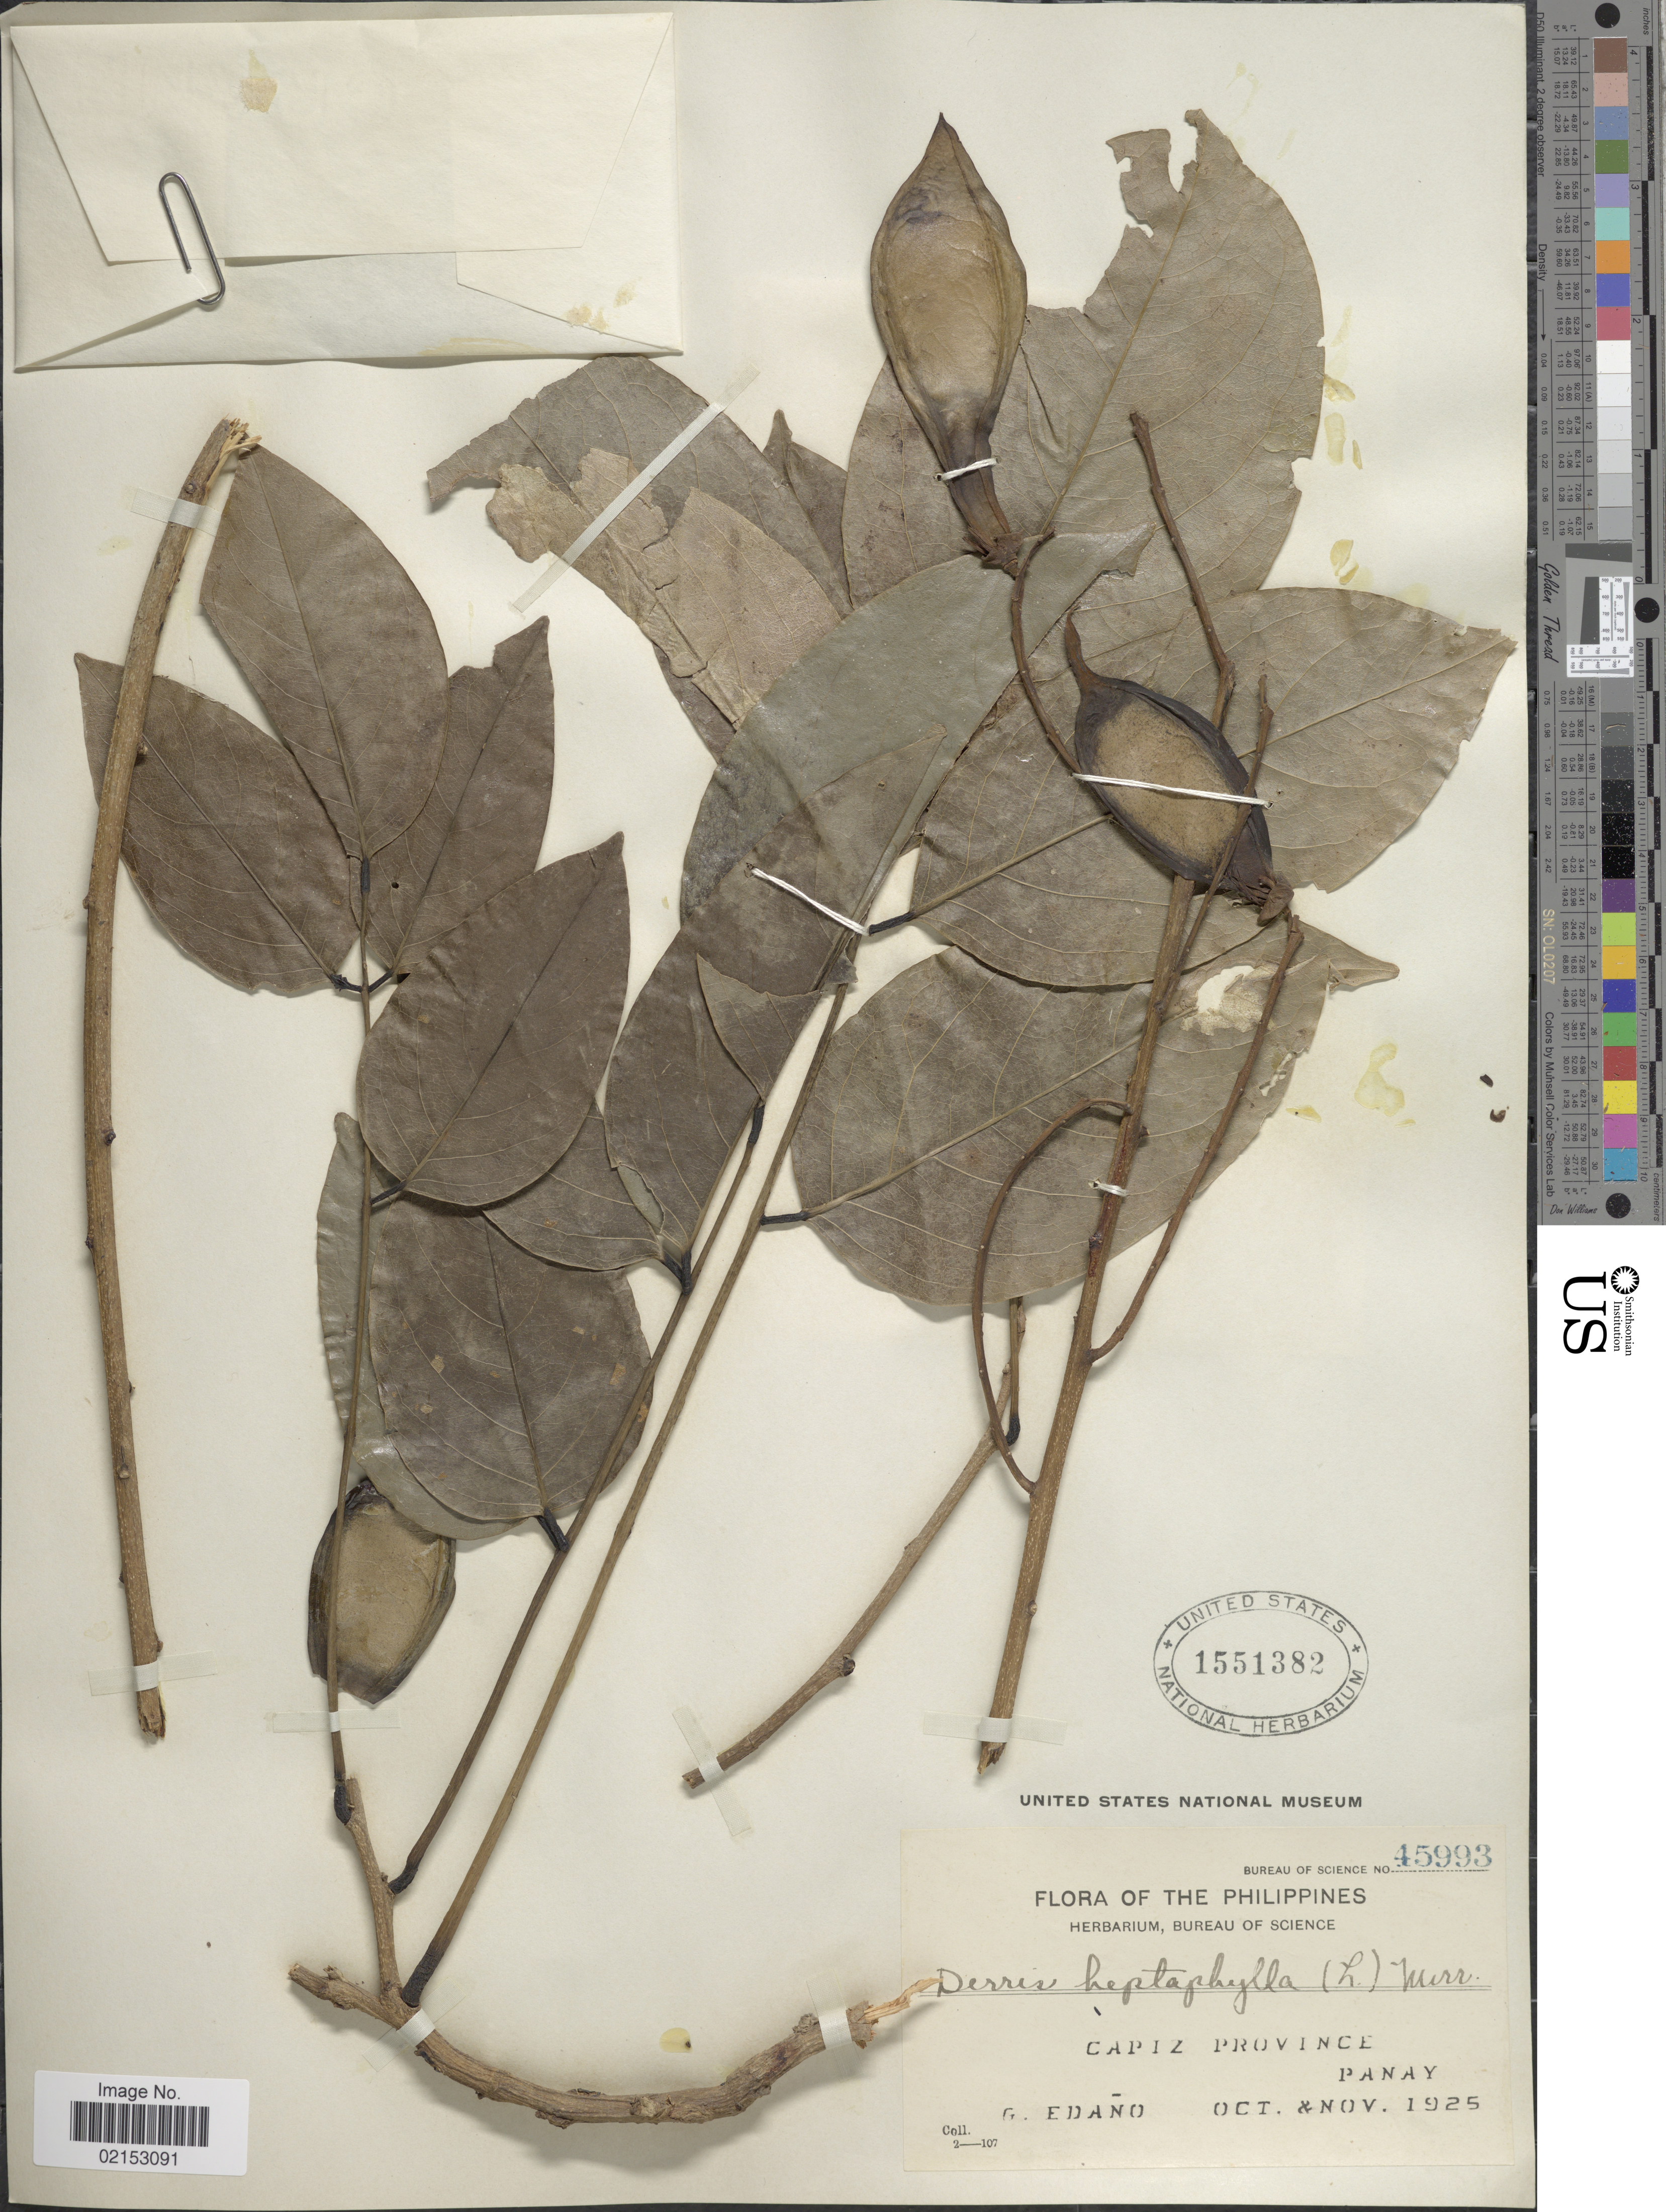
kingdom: Plantae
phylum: Tracheophyta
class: Magnoliopsida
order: Fabales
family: Fabaceae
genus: Aganope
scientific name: Aganope heptaphylla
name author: (L.) Polhill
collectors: G. Edaño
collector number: Bureau of Science 45993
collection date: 1925-10/1925-11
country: Philippines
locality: Capiz Province, Panay.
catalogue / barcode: US 1551382